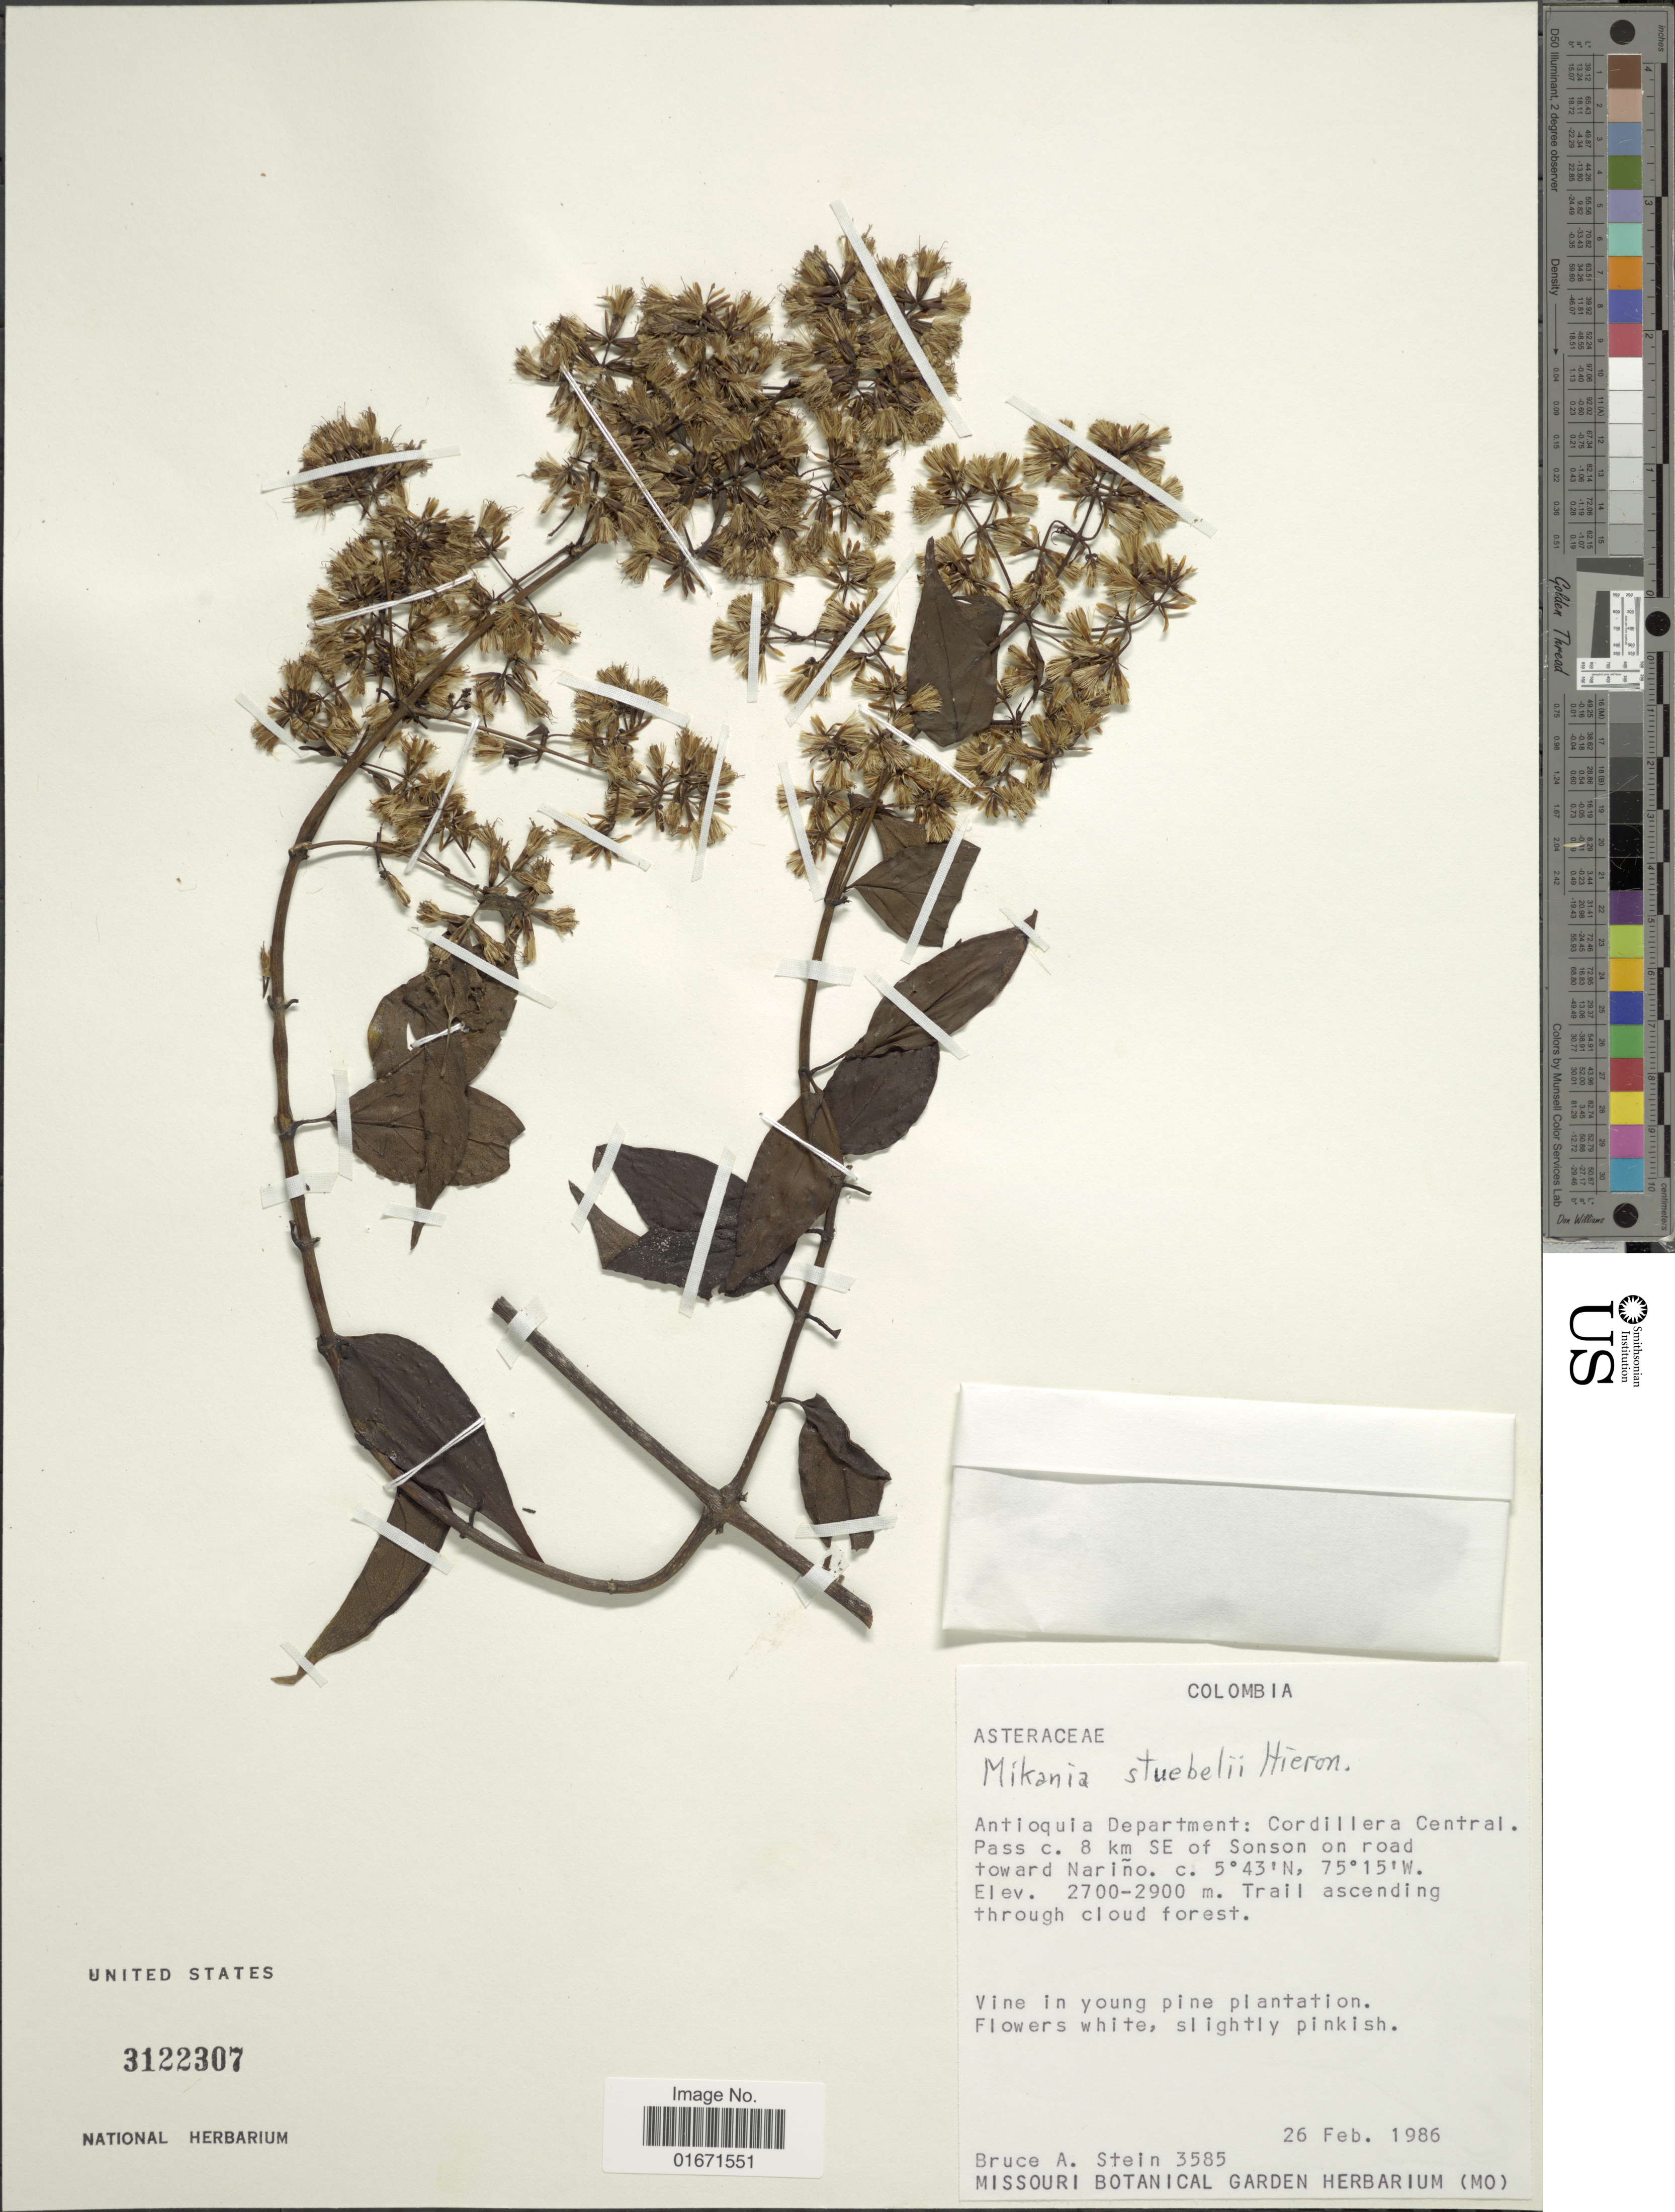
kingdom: Plantae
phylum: Tracheophyta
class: Magnoliopsida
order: Asterales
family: Asteraceae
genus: Mikania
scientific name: Mikania stuebelii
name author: Hieron.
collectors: B. A. Stein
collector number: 3585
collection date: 1986-02-26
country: Colombia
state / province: Antioquia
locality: Antioquia Department: Cordillera Central. Pass. c 8 km SE of Sonson on road toward Nariño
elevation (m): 2700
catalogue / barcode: US 3122307